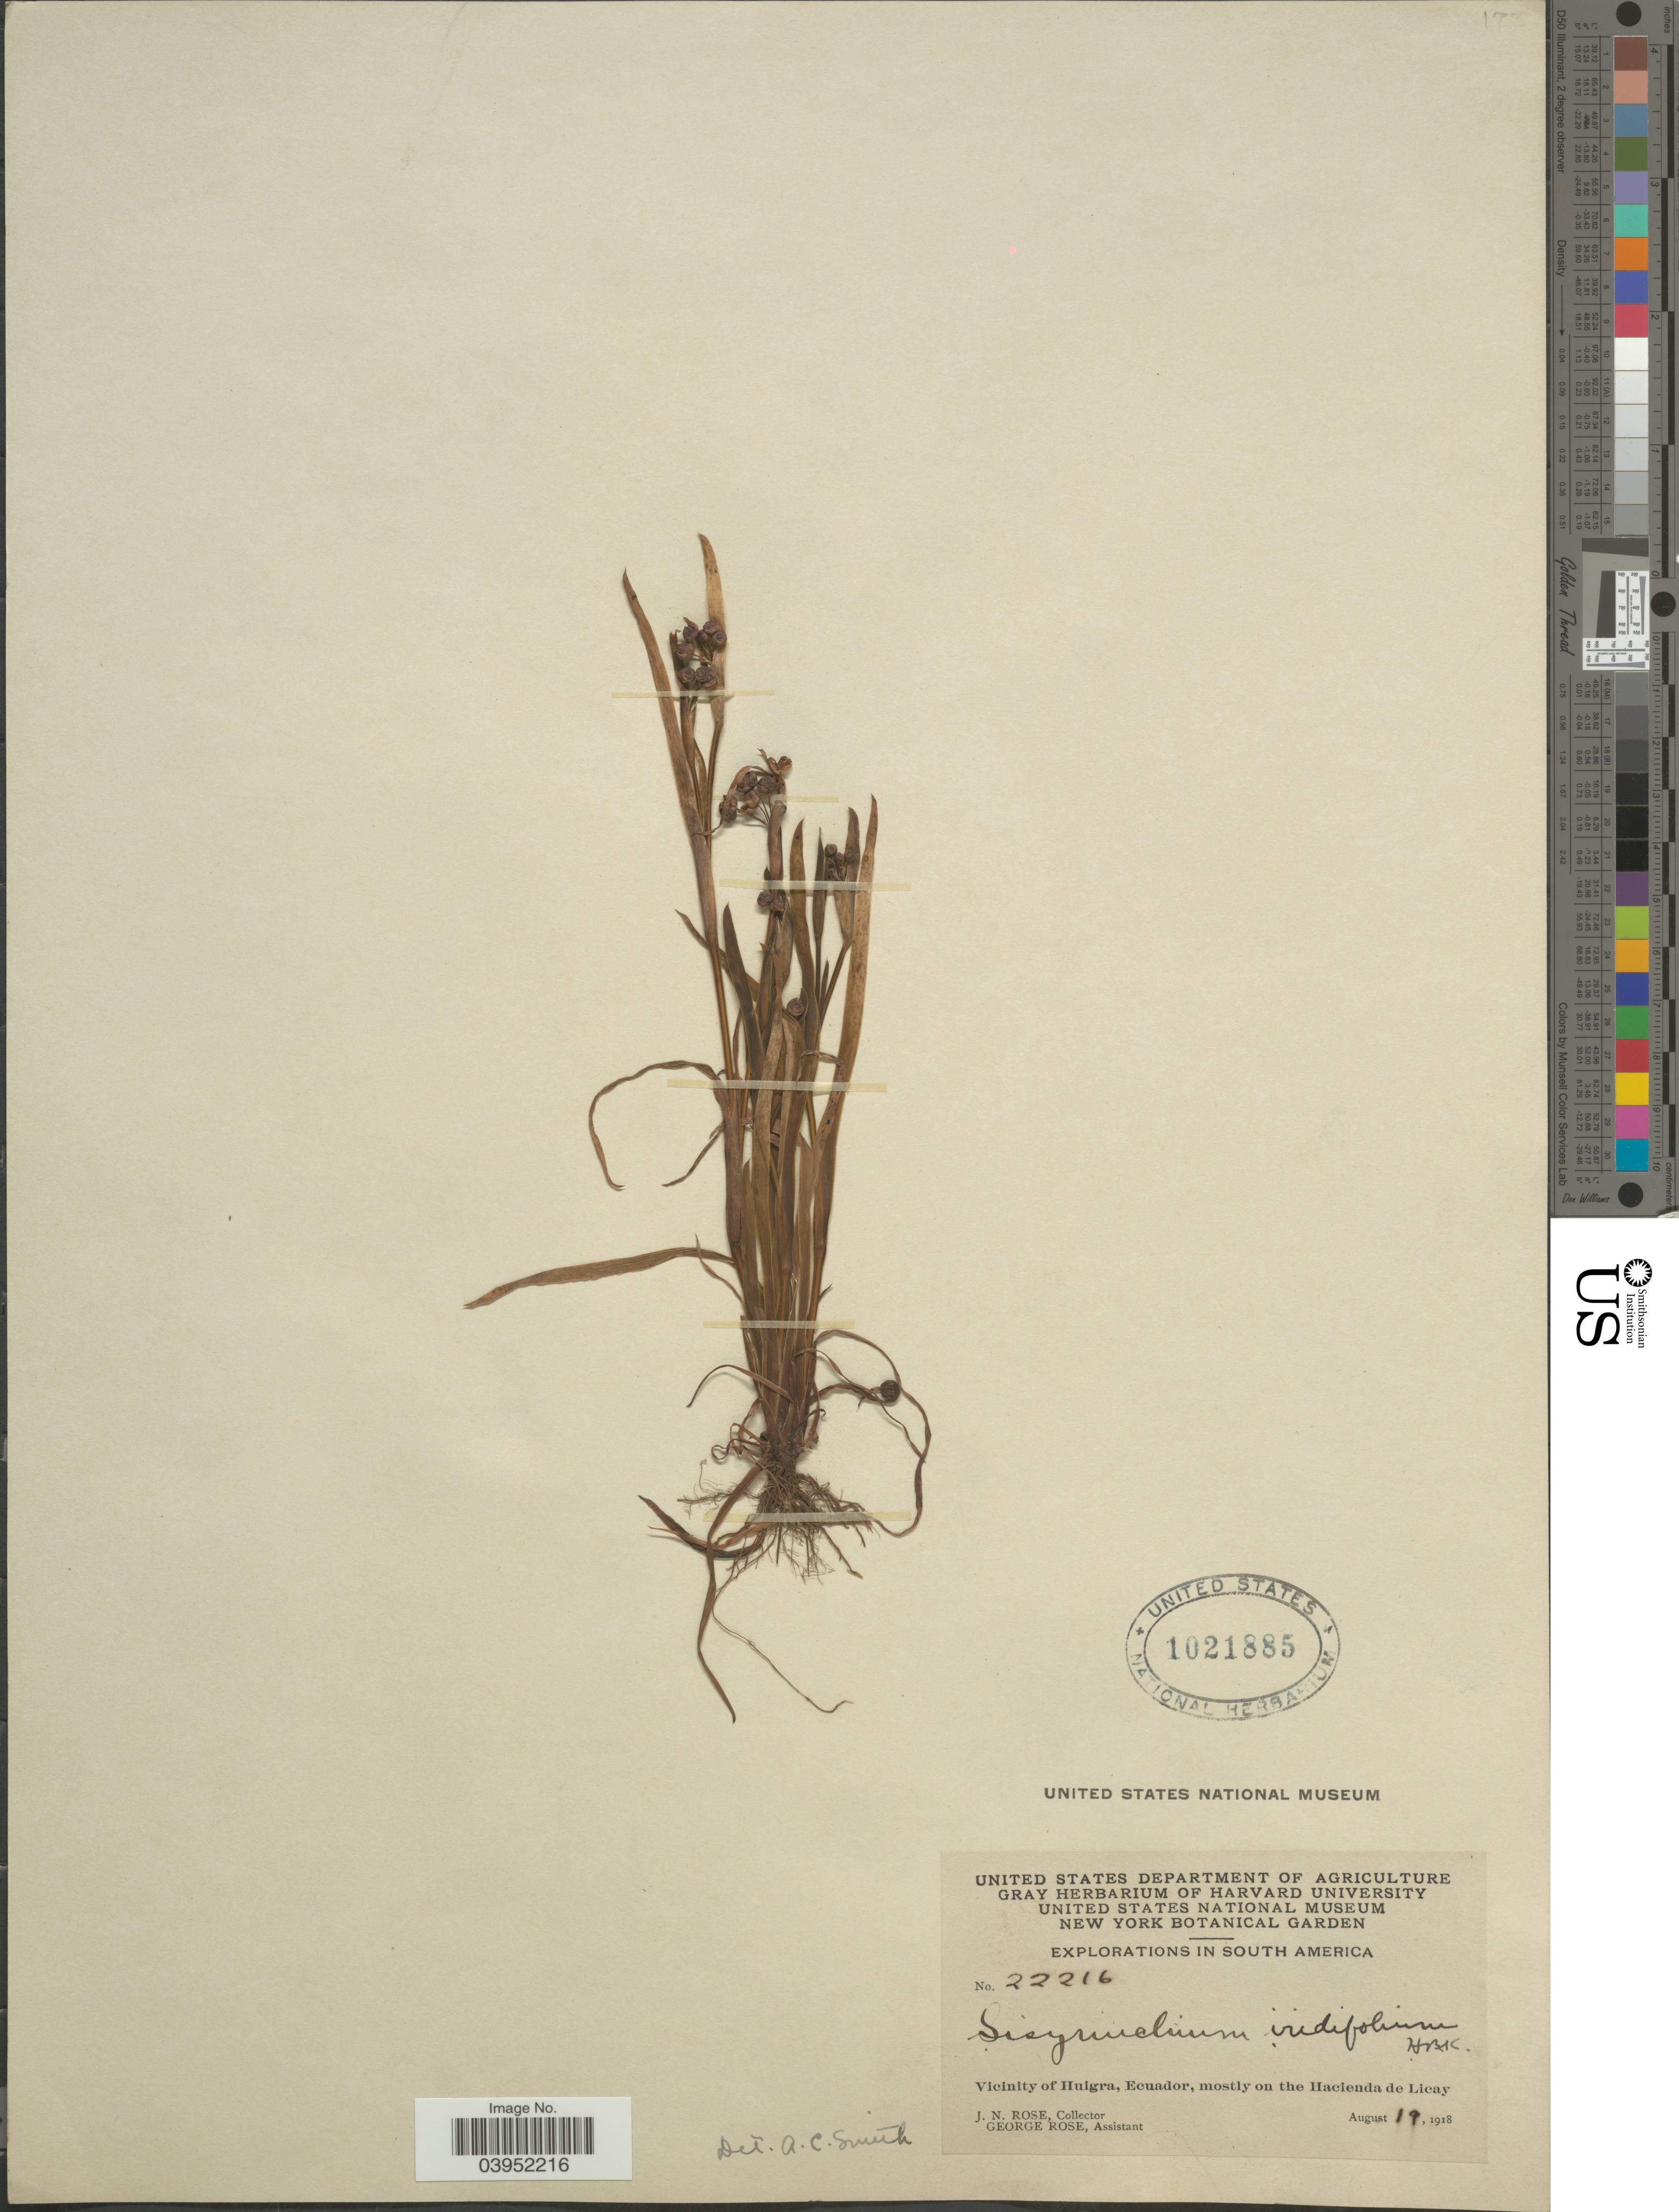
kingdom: Plantae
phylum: Tracheophyta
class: Liliopsida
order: Asparagales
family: Iridaceae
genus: Sisyrinchium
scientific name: Sisyrinchium micranthum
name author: Cav.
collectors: J. N. Rose & G. Rose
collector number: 22216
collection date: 1918-08-19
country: Ecuador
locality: Vicinity of Huigra, mostly on the Hacienda de Licay.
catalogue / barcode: US 1021885